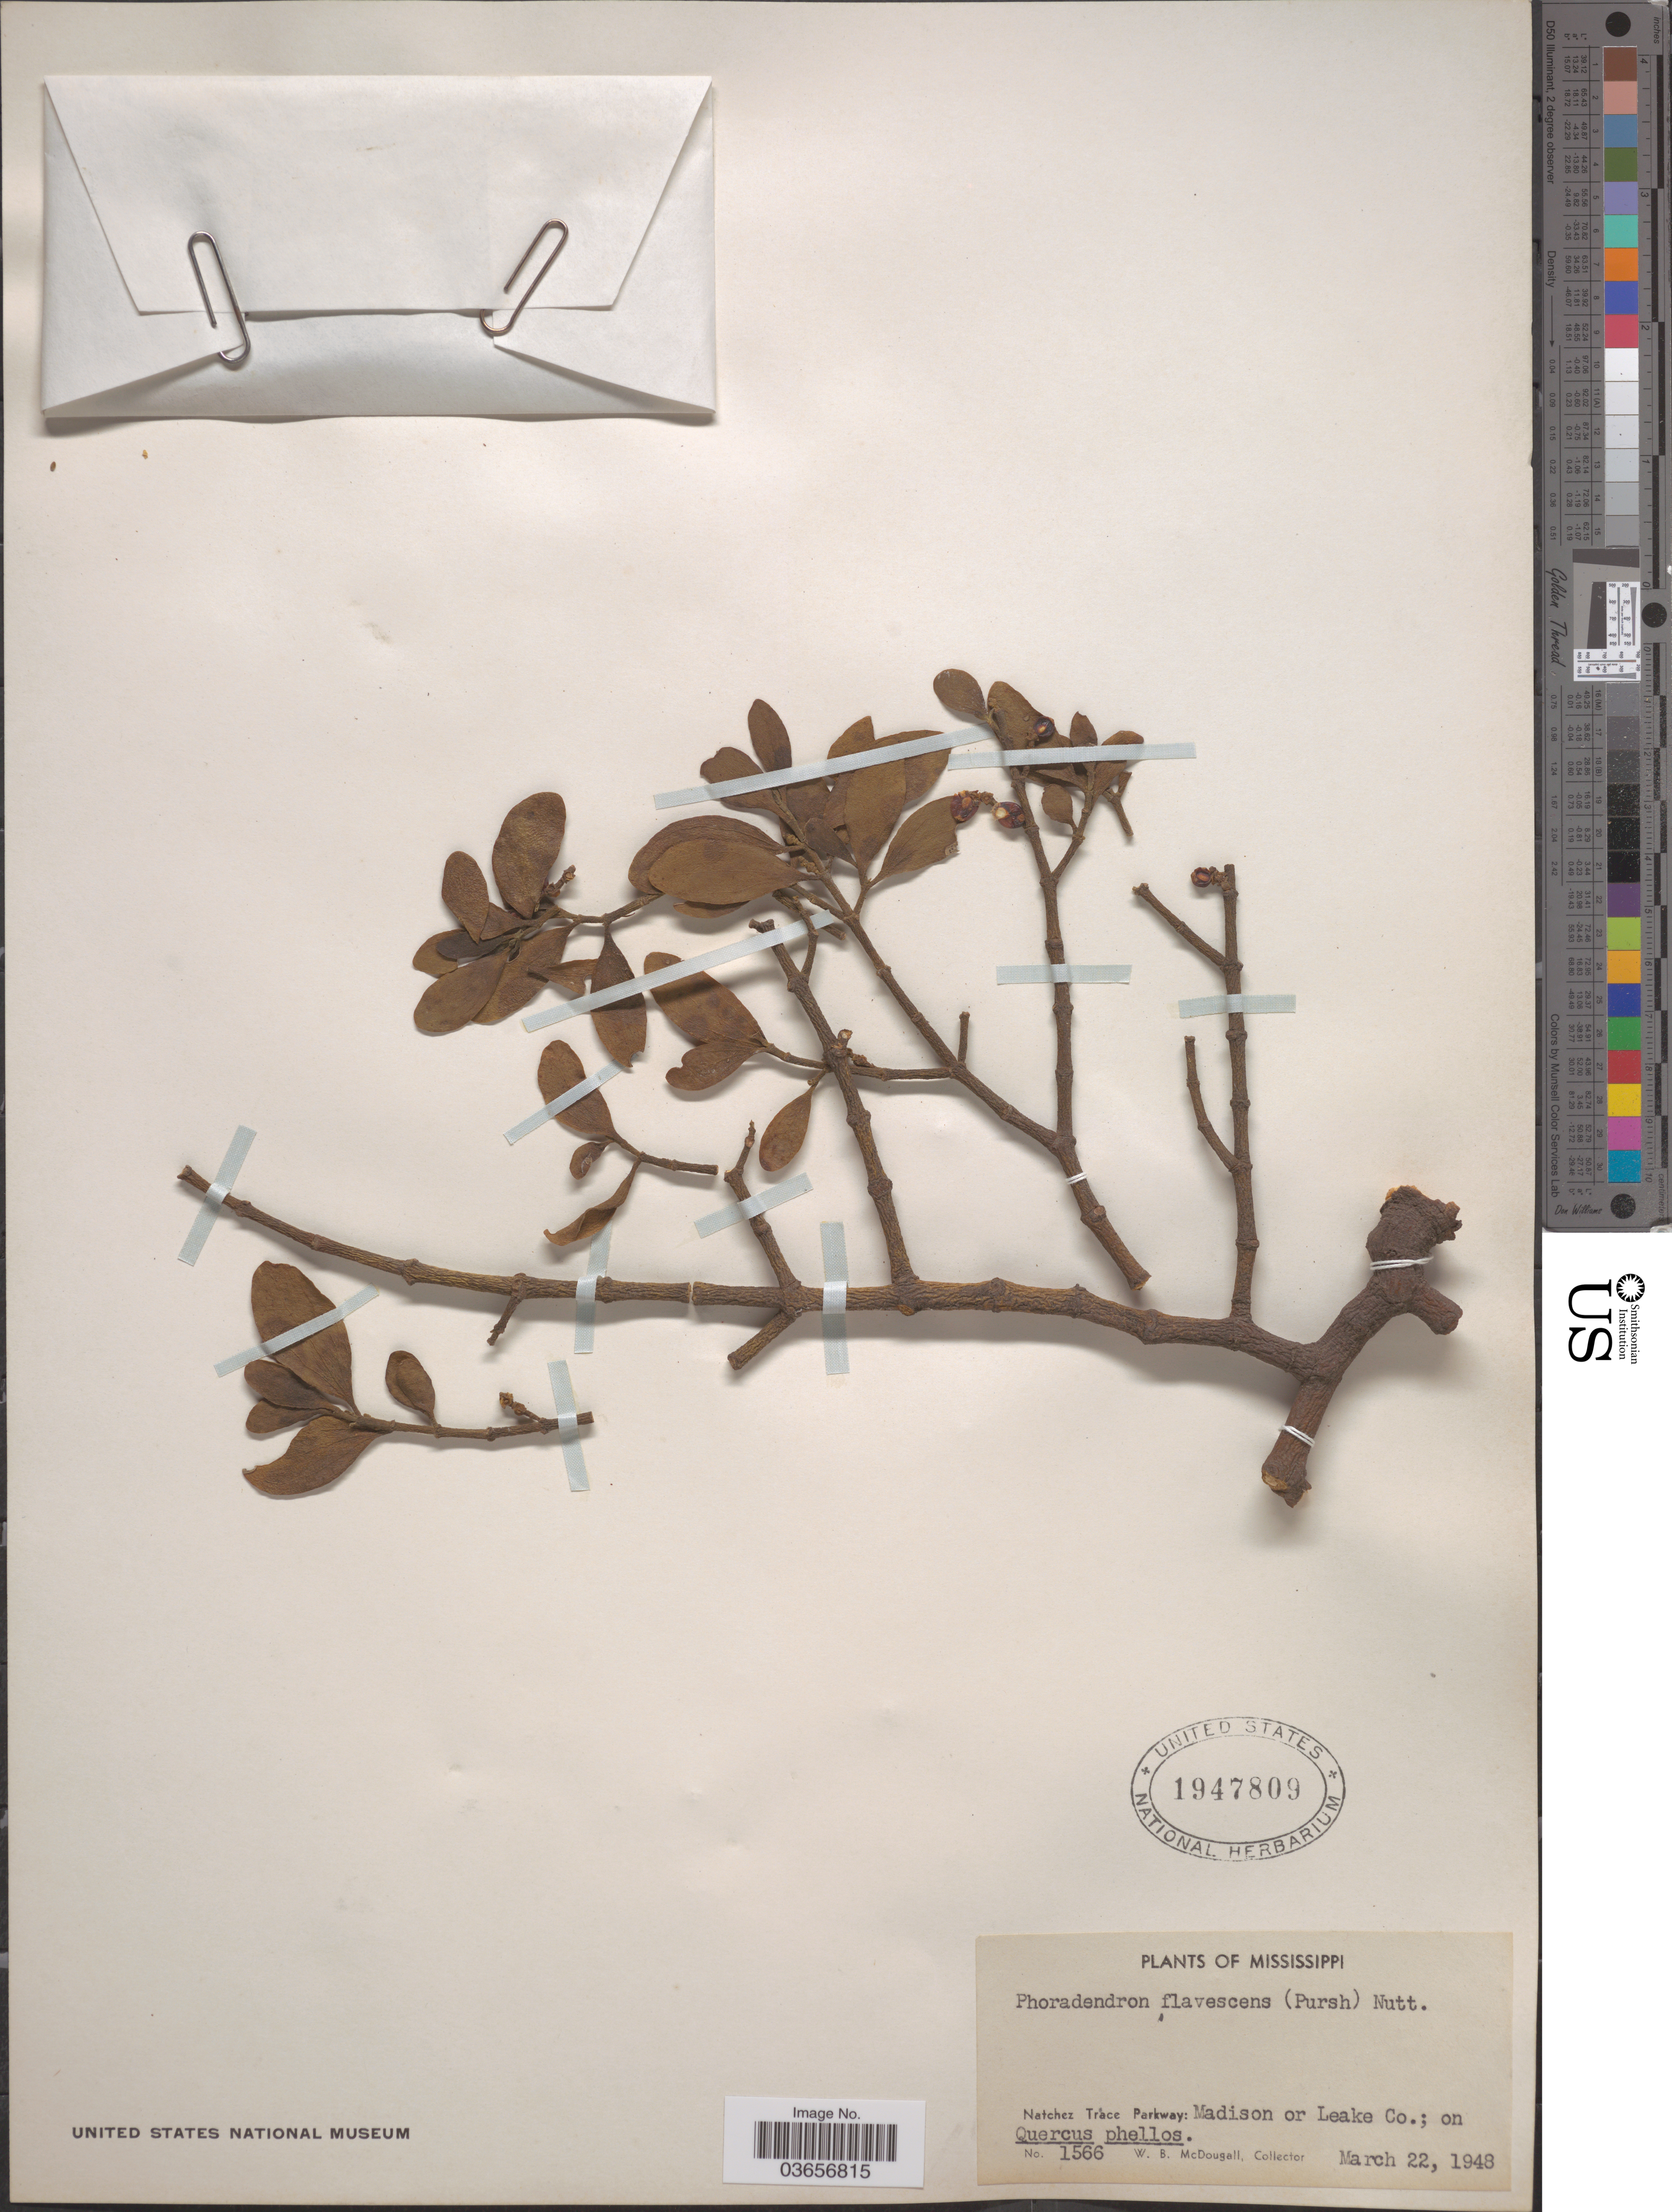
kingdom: Plantae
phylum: Tracheophyta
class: Magnoliopsida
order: Santalales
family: Viscaceae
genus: Phoradendron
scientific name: Phoradendron flavescens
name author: Nutt.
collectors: W. B. McDougall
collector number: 1566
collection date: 1948-03-22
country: United States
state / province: Mississippi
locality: Natchez Trace Parkway: Madison or Leake Co.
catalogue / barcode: US 1947809